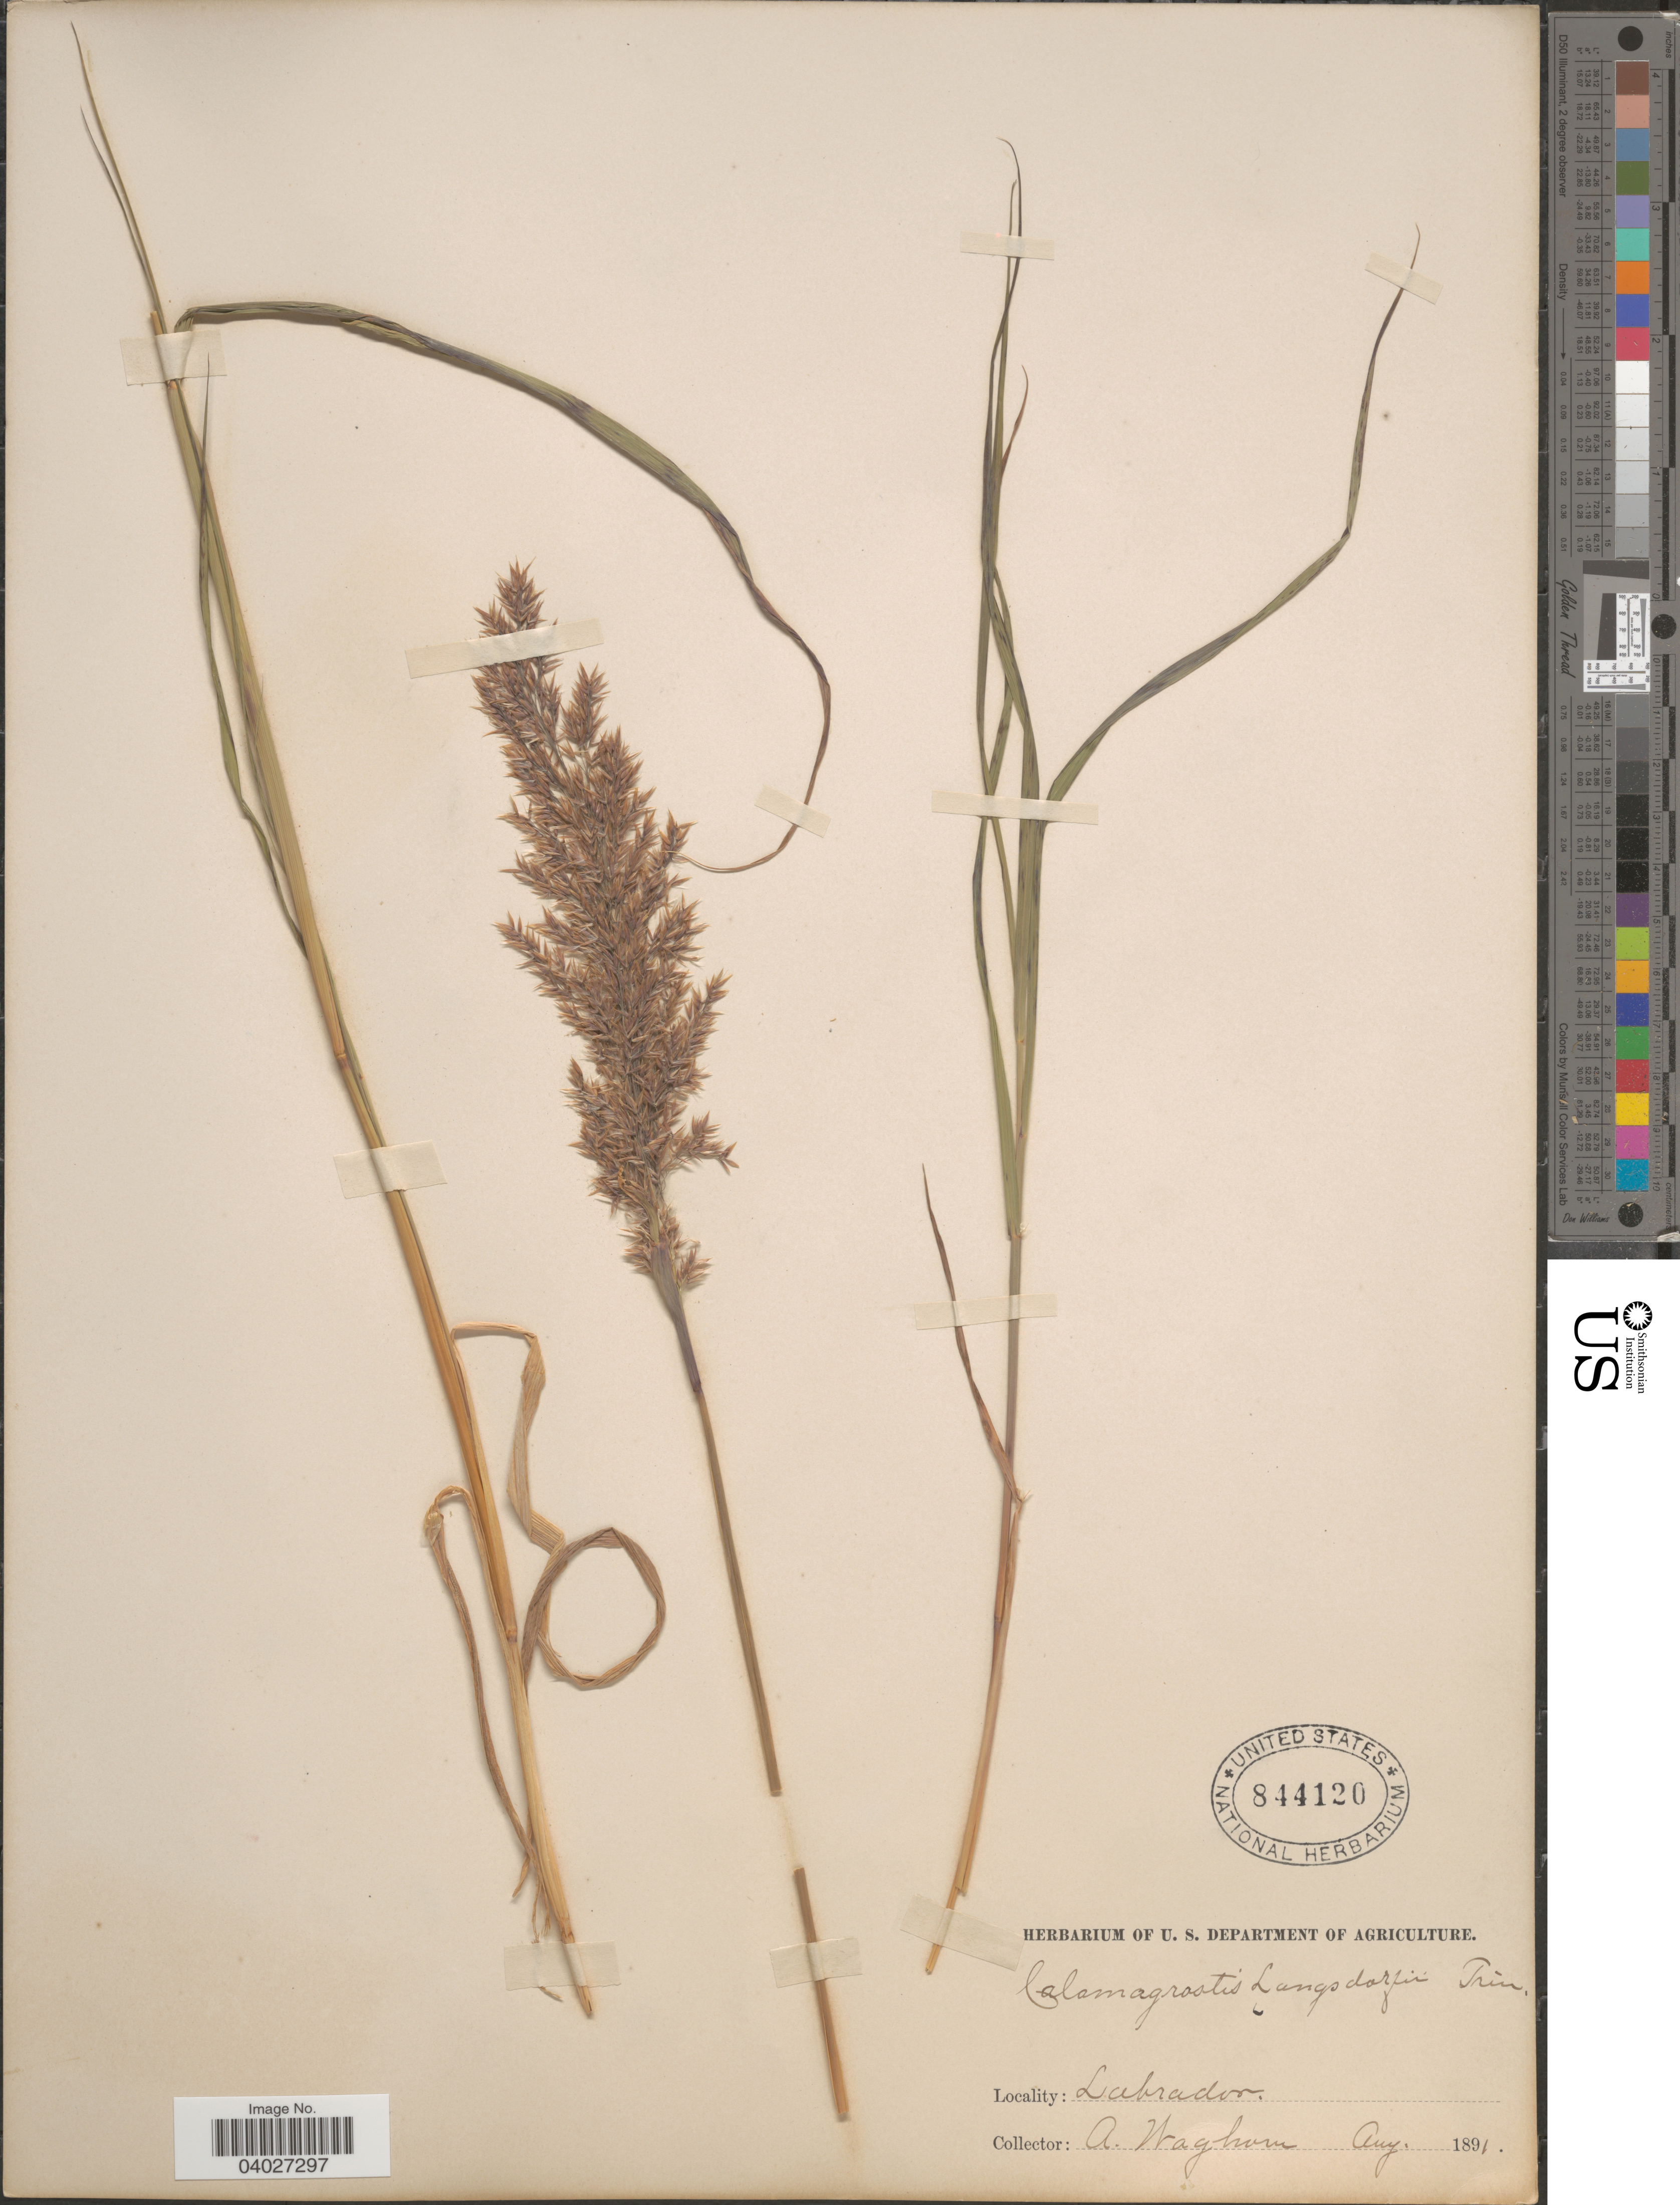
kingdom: Plantae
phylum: Tracheophyta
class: Liliopsida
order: Poales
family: Poaceae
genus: Calamagrostis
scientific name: Calamagrostis canadensis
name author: (Michx.) P. Beauv.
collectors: A. Waghorne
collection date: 1891-08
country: Canada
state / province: Newfoundland and Labrador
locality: Labrador.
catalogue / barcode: US 844120